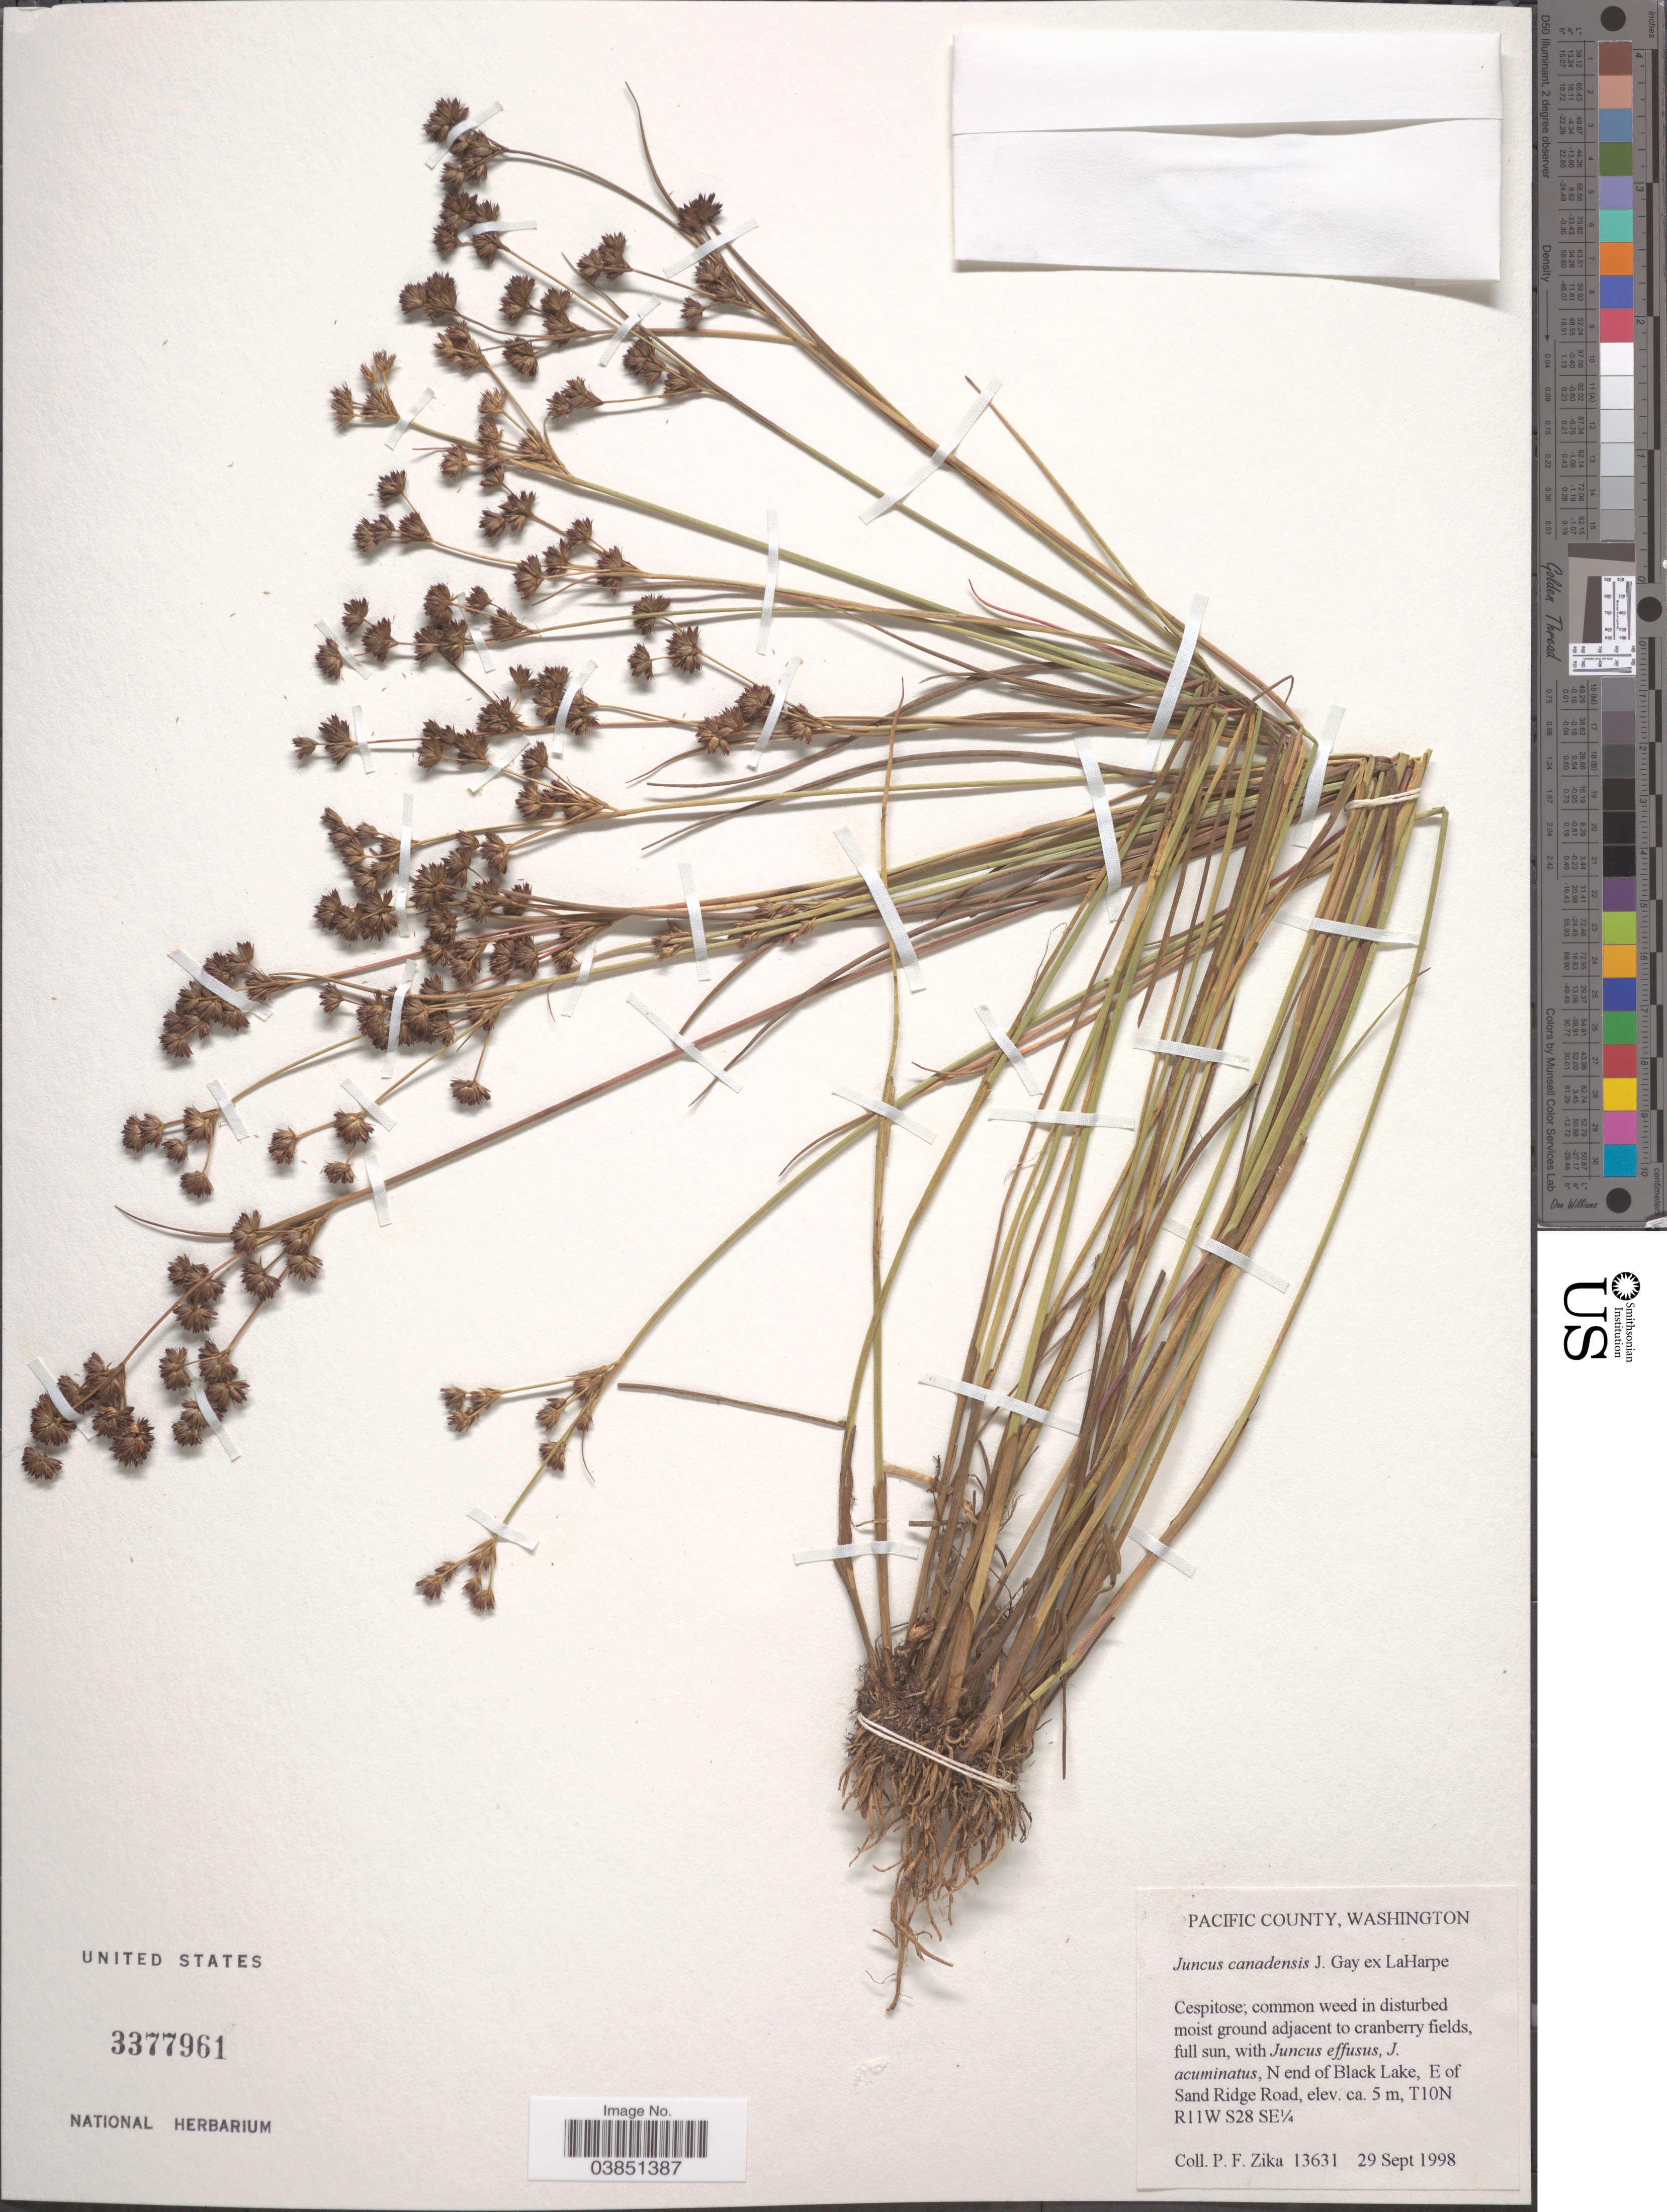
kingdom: Plantae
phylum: Tracheophyta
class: Liliopsida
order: Poales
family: Juncaceae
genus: Juncus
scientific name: Juncus canadensis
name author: J. Gay ex Laharpe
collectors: P. F. Zika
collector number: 13631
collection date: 1998-09-29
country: United States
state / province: Washington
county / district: Pacific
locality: Pacific County. N end of Black Lake, E of Sand Ridge Road, T10N, R11W, S28 SE¼.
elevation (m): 5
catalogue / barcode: US 3377961